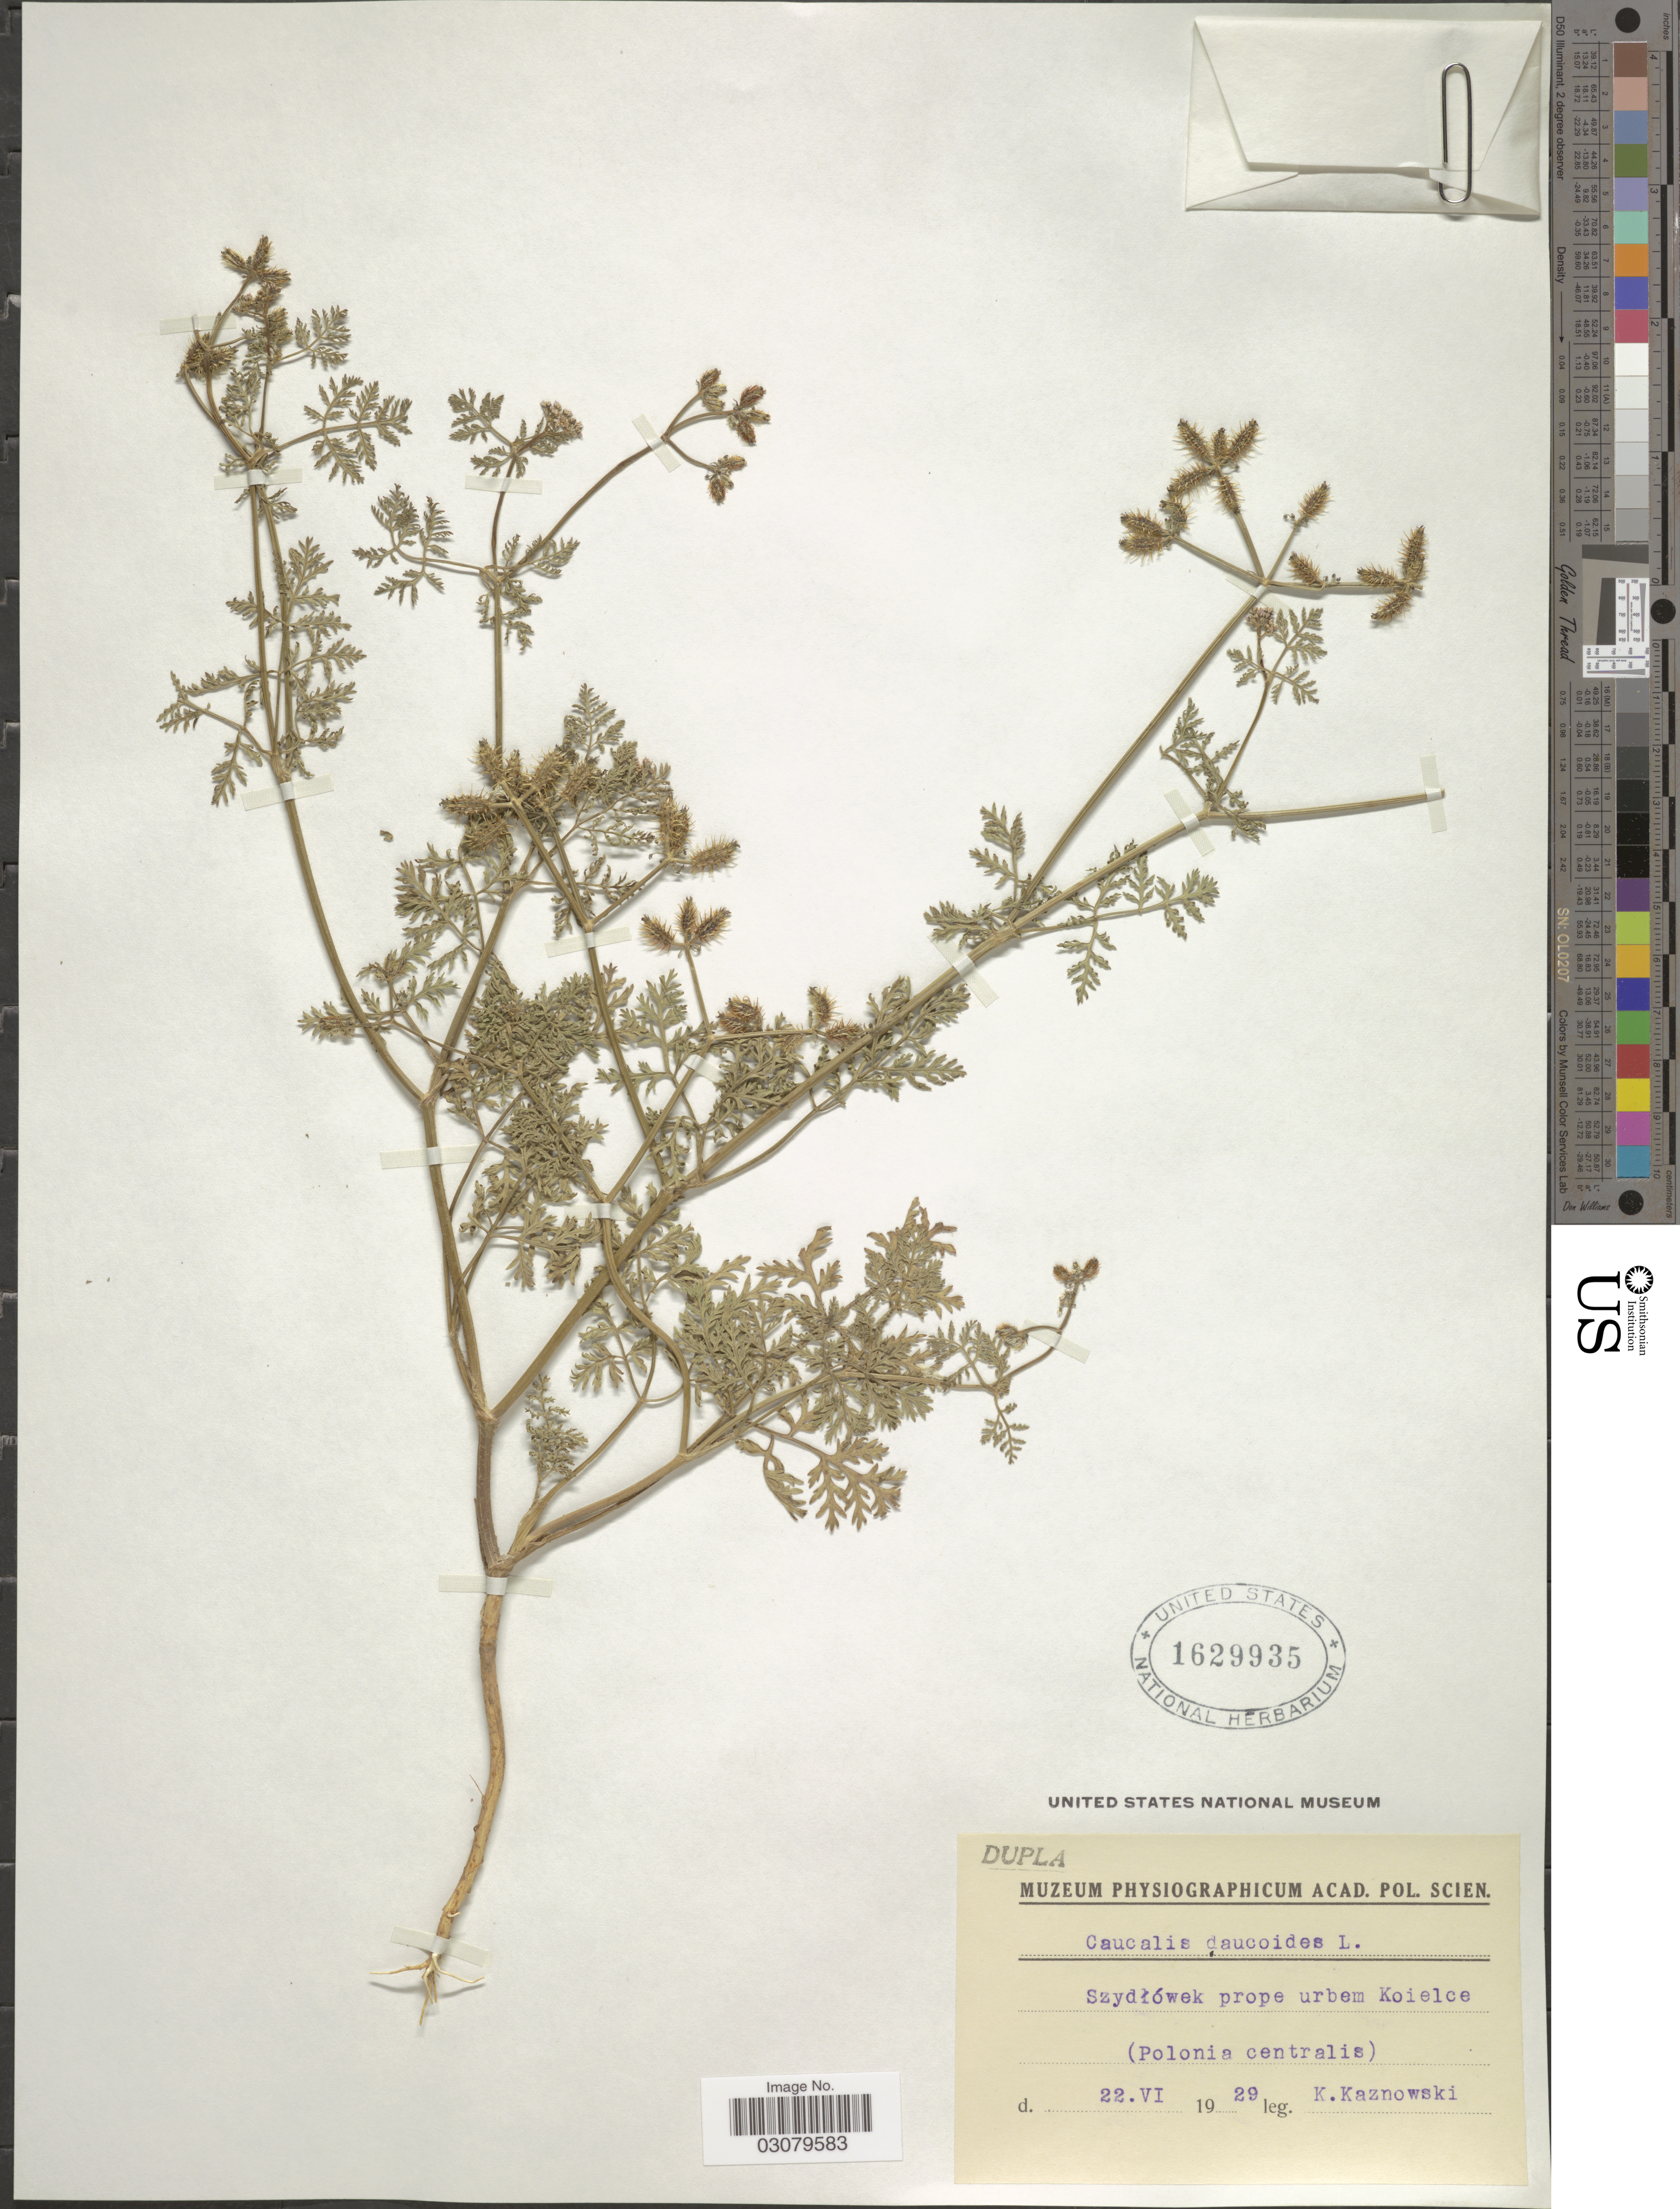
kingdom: Plantae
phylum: Tracheophyta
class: Magnoliopsida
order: Apiales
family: Apiaceae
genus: Caucalis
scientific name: Caucalis daucoides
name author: L.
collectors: K. Kaznowski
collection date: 1929-06-22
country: Poland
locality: Szydlówek prope urbem Koielce (Polonie centralis).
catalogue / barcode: US 1629935